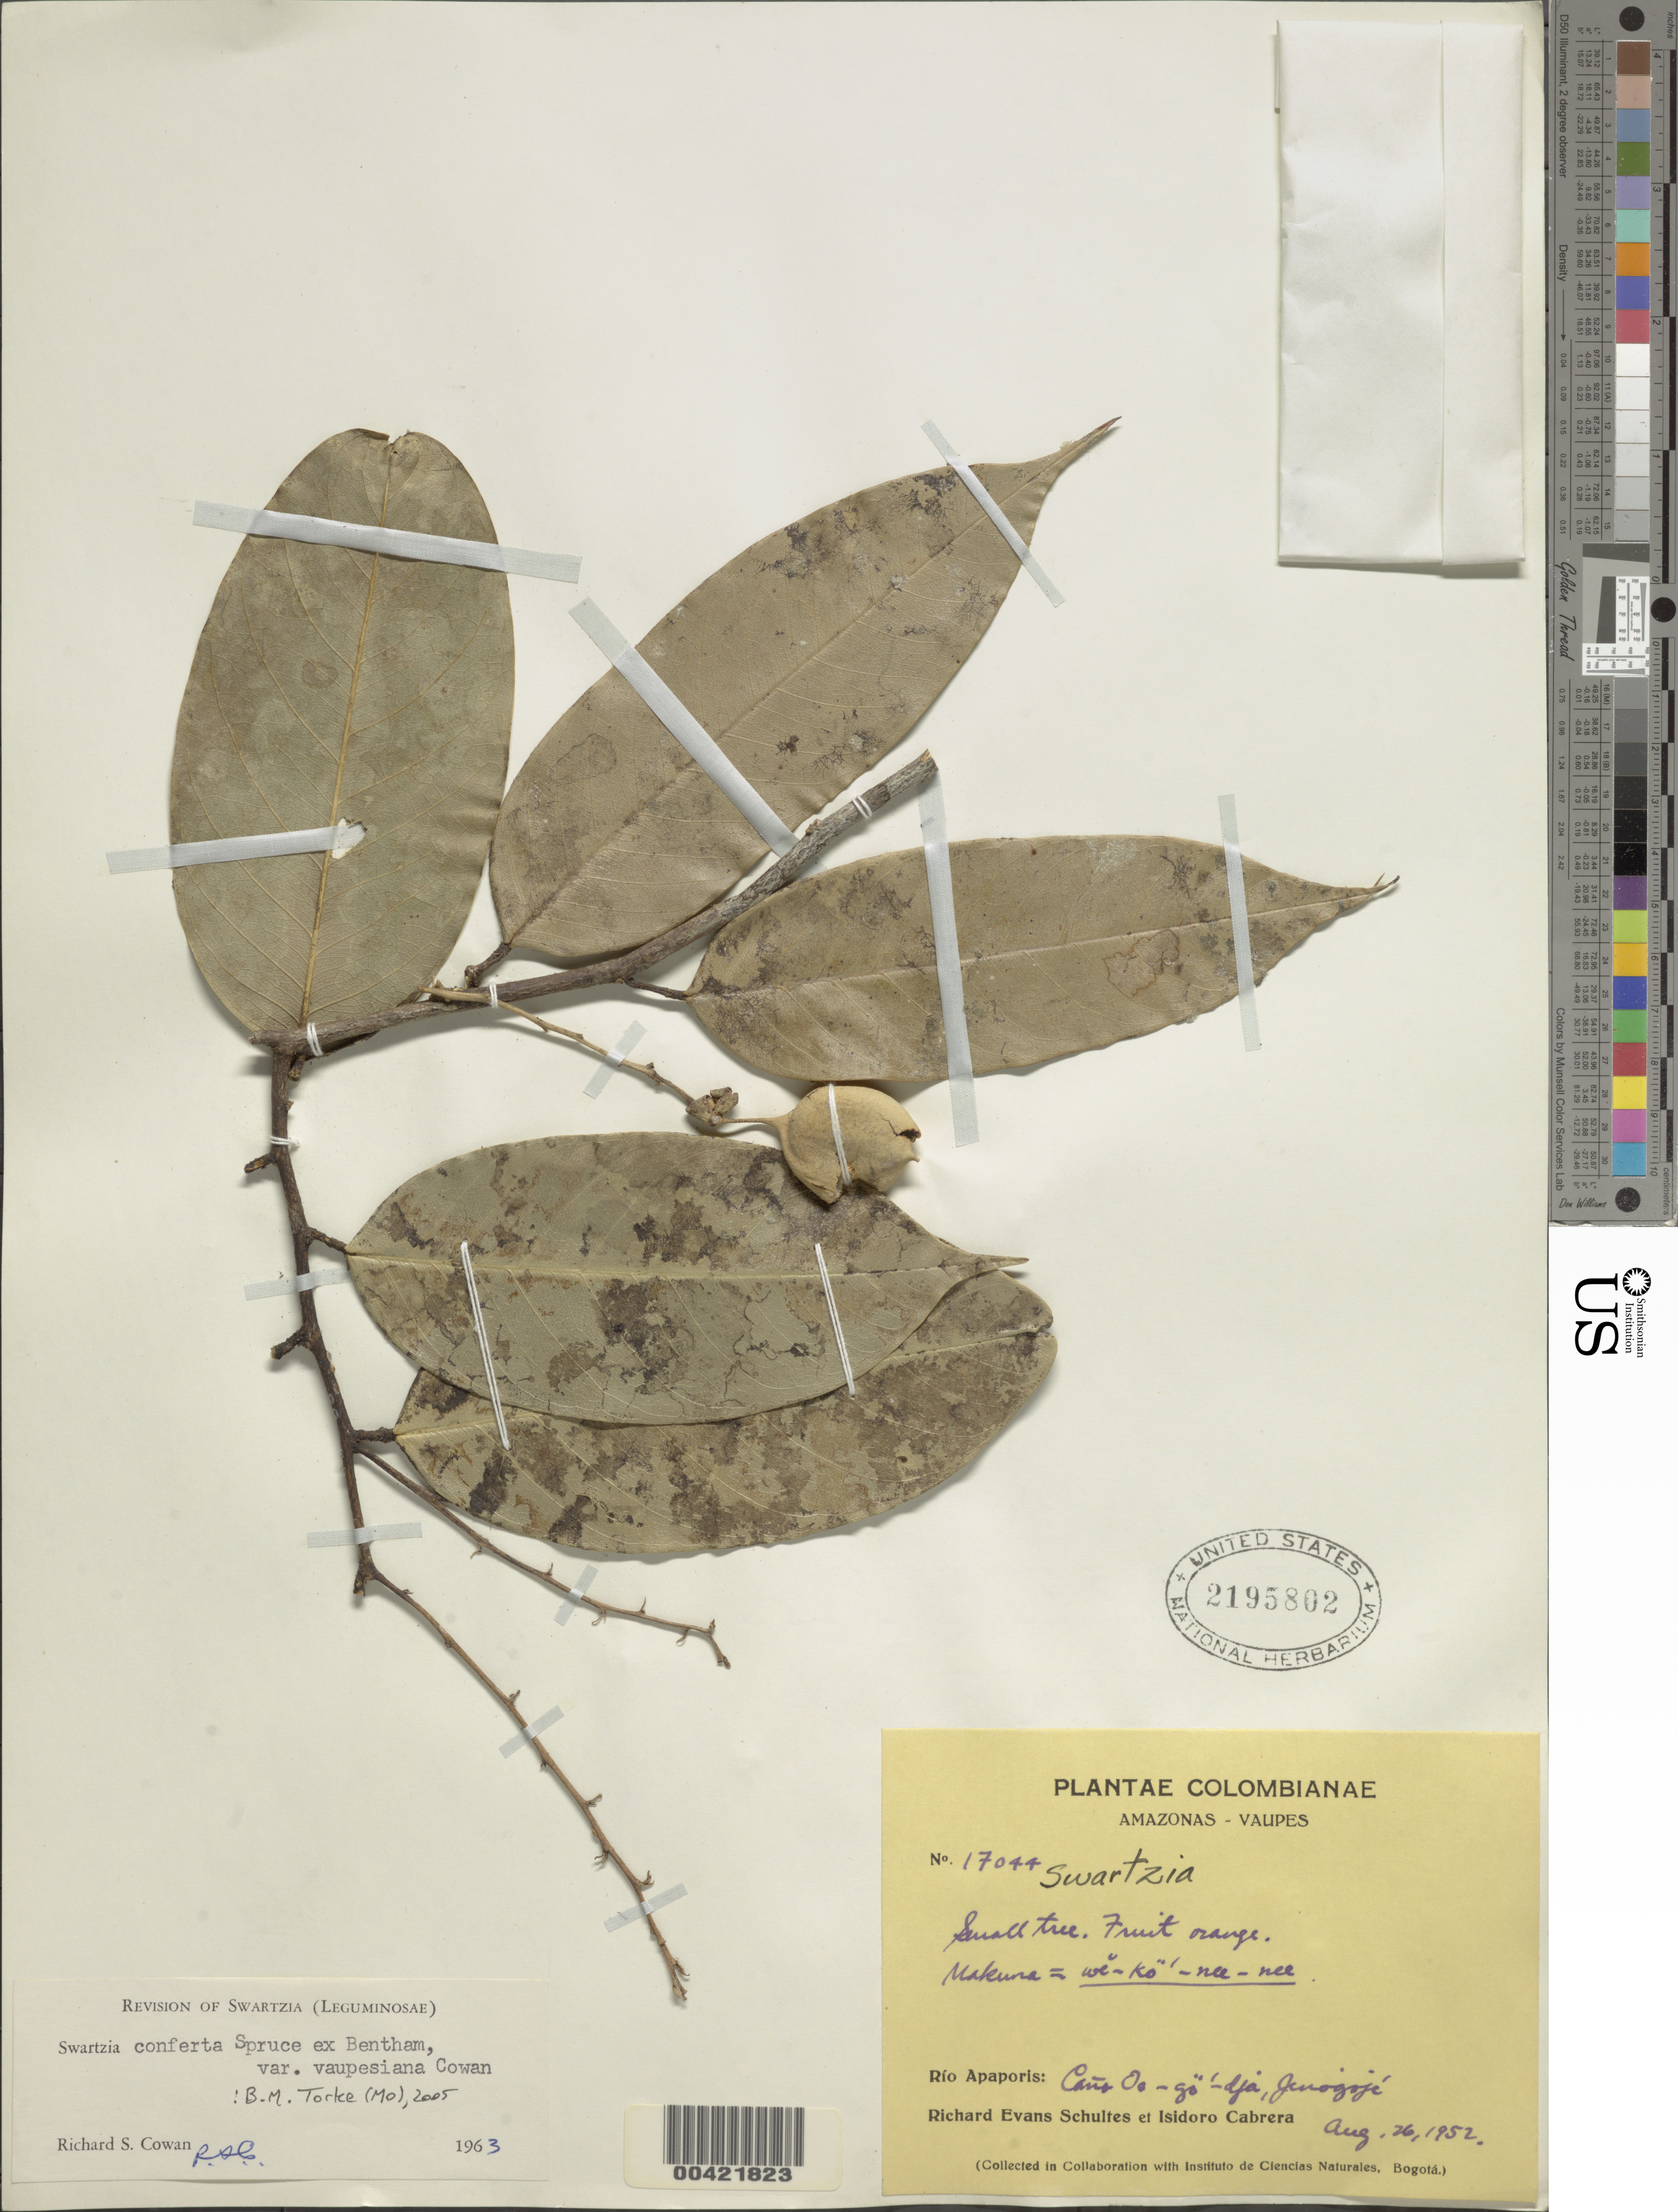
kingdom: Plantae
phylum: Tracheophyta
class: Magnoliopsida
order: Fabales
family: Fabaceae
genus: Swartzia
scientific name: Swartzia conferta var. vaupesiana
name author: R.S. Cowan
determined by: Cowan, R. S.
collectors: R. E. Schultes & I. Cabrera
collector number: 17044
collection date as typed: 26 Aug 1952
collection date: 1952-08-26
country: Colombia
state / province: Amazônas / Vaupés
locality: Rio Apaporis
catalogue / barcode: US 2195802